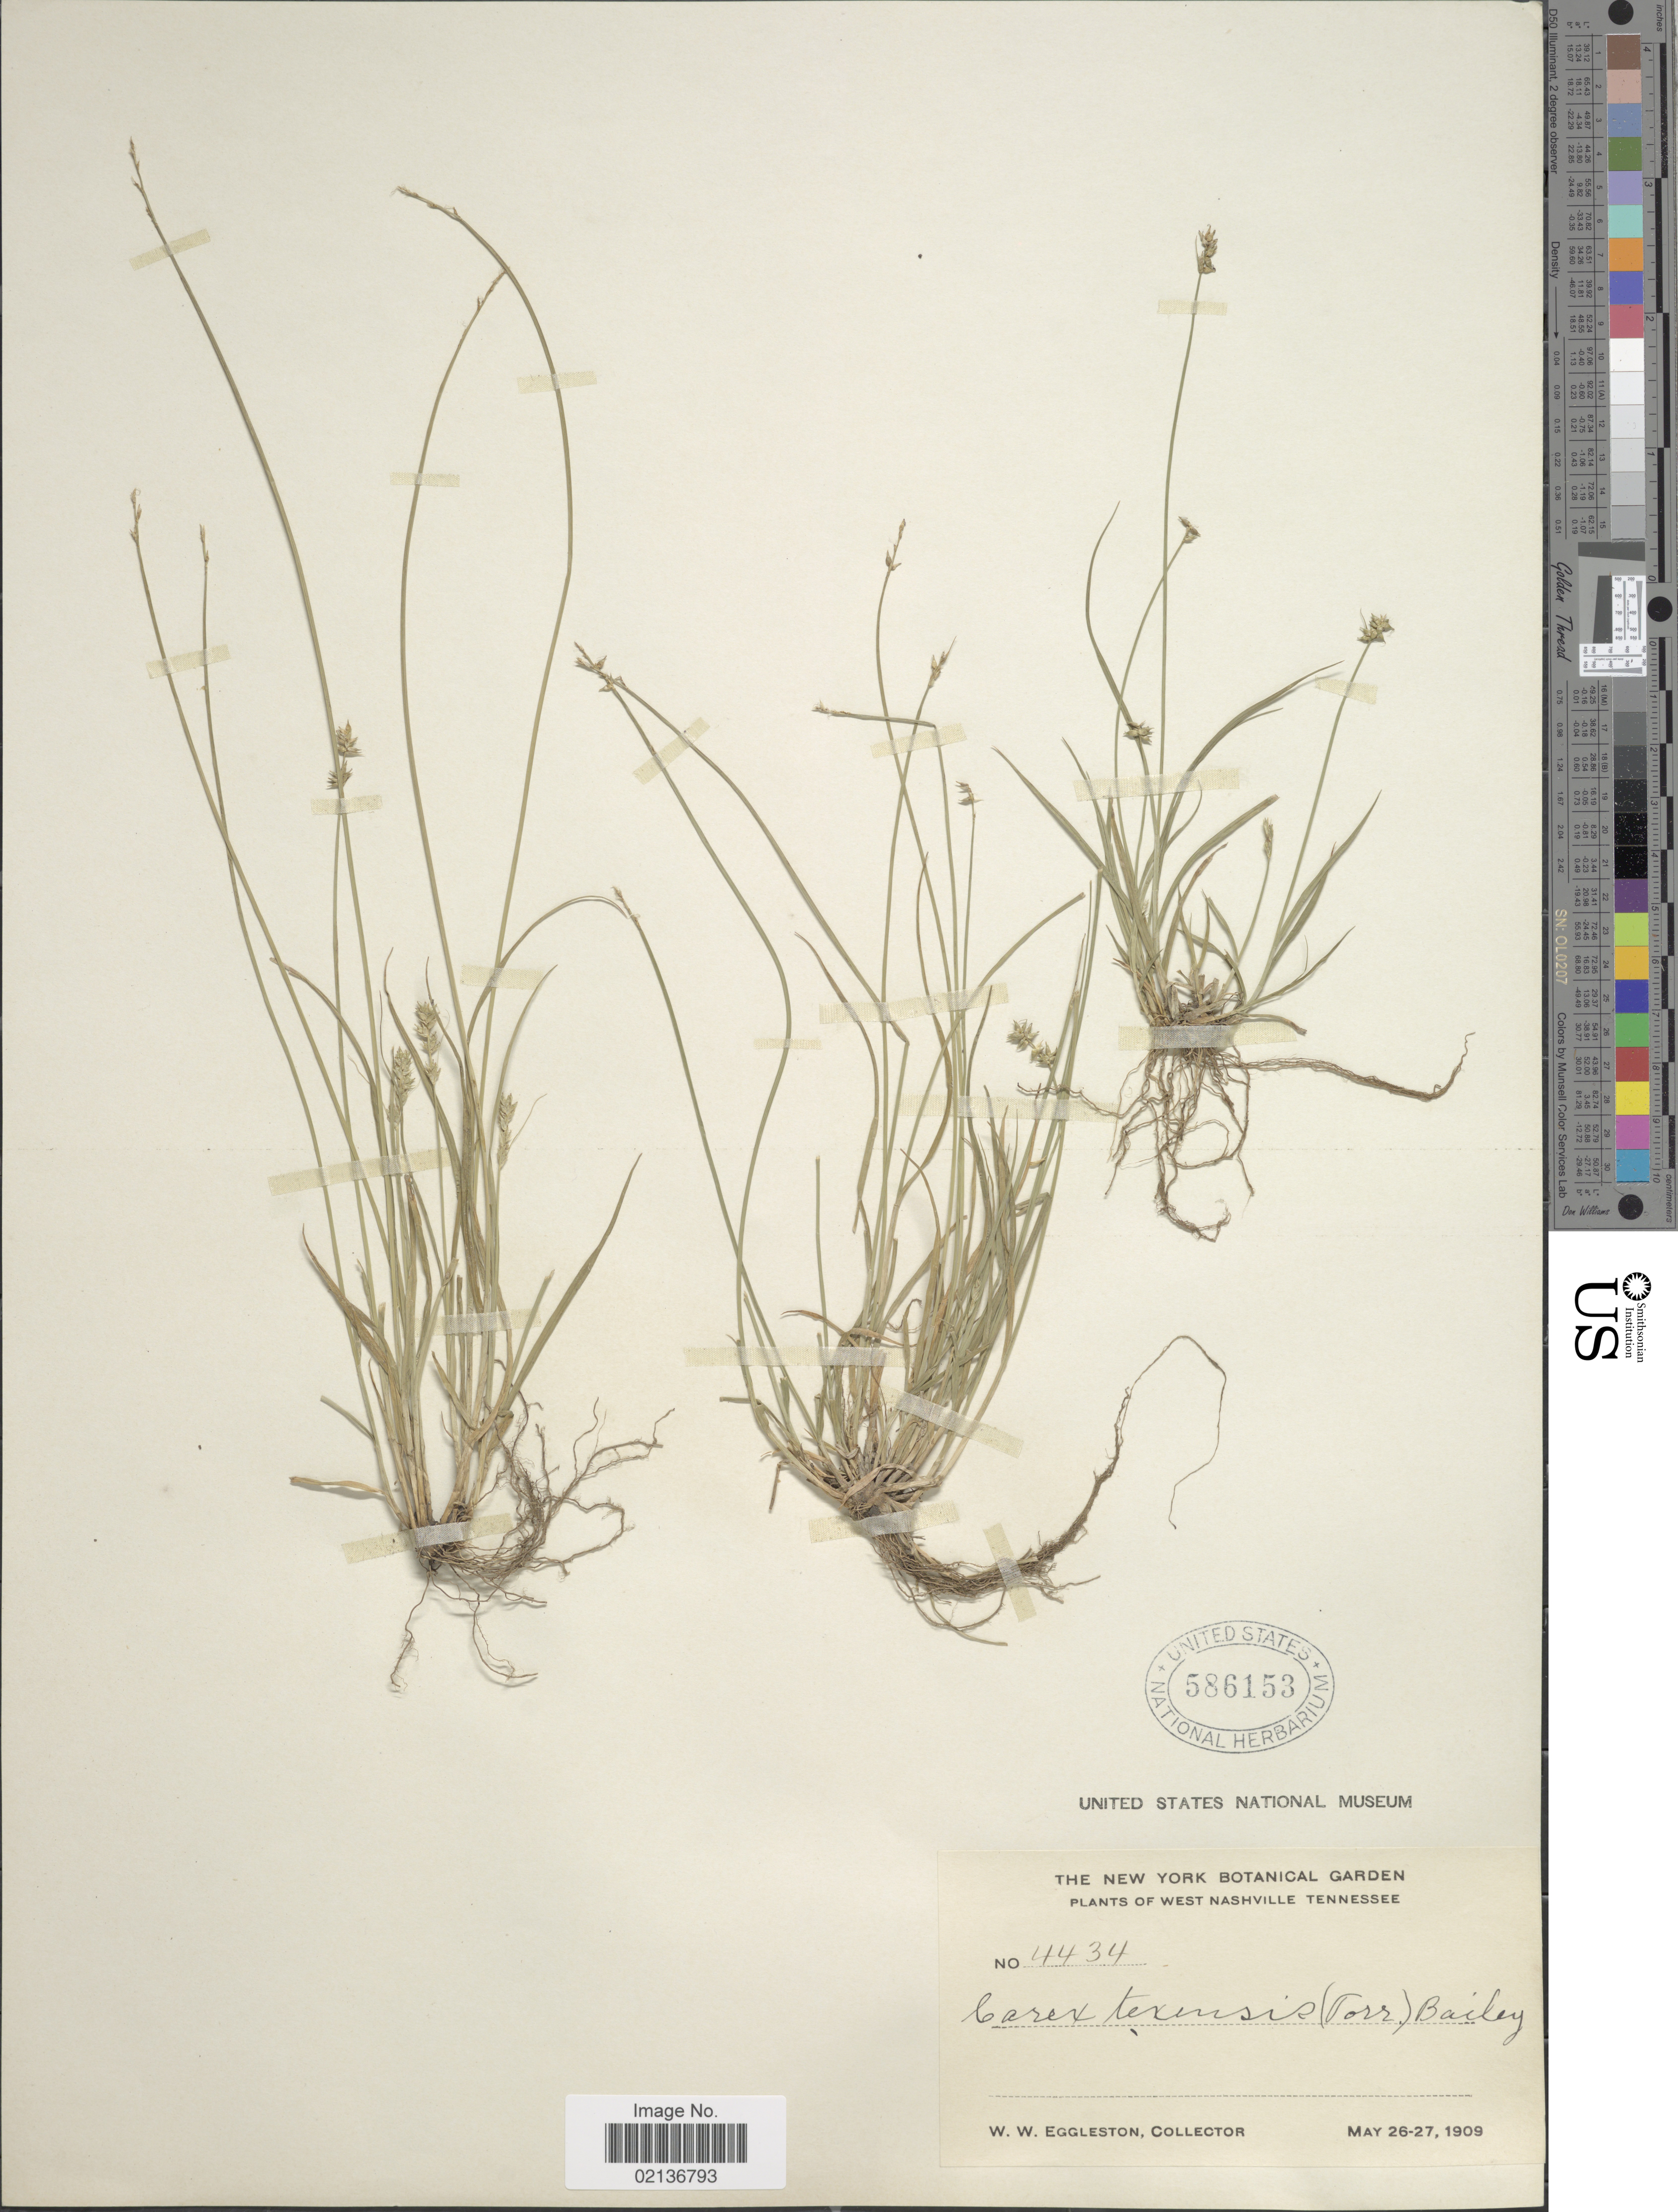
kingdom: Plantae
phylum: Tracheophyta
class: Liliopsida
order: Poales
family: Cyperaceae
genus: Carex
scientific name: Carex texensis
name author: (Torr. ex L.H. Bailey) L.H. Bailey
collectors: W. W. Eggleston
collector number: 4434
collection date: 1909-05-26/1909-05-27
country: United States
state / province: Tennessee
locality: West Nashville, Tennessee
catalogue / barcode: US 586153